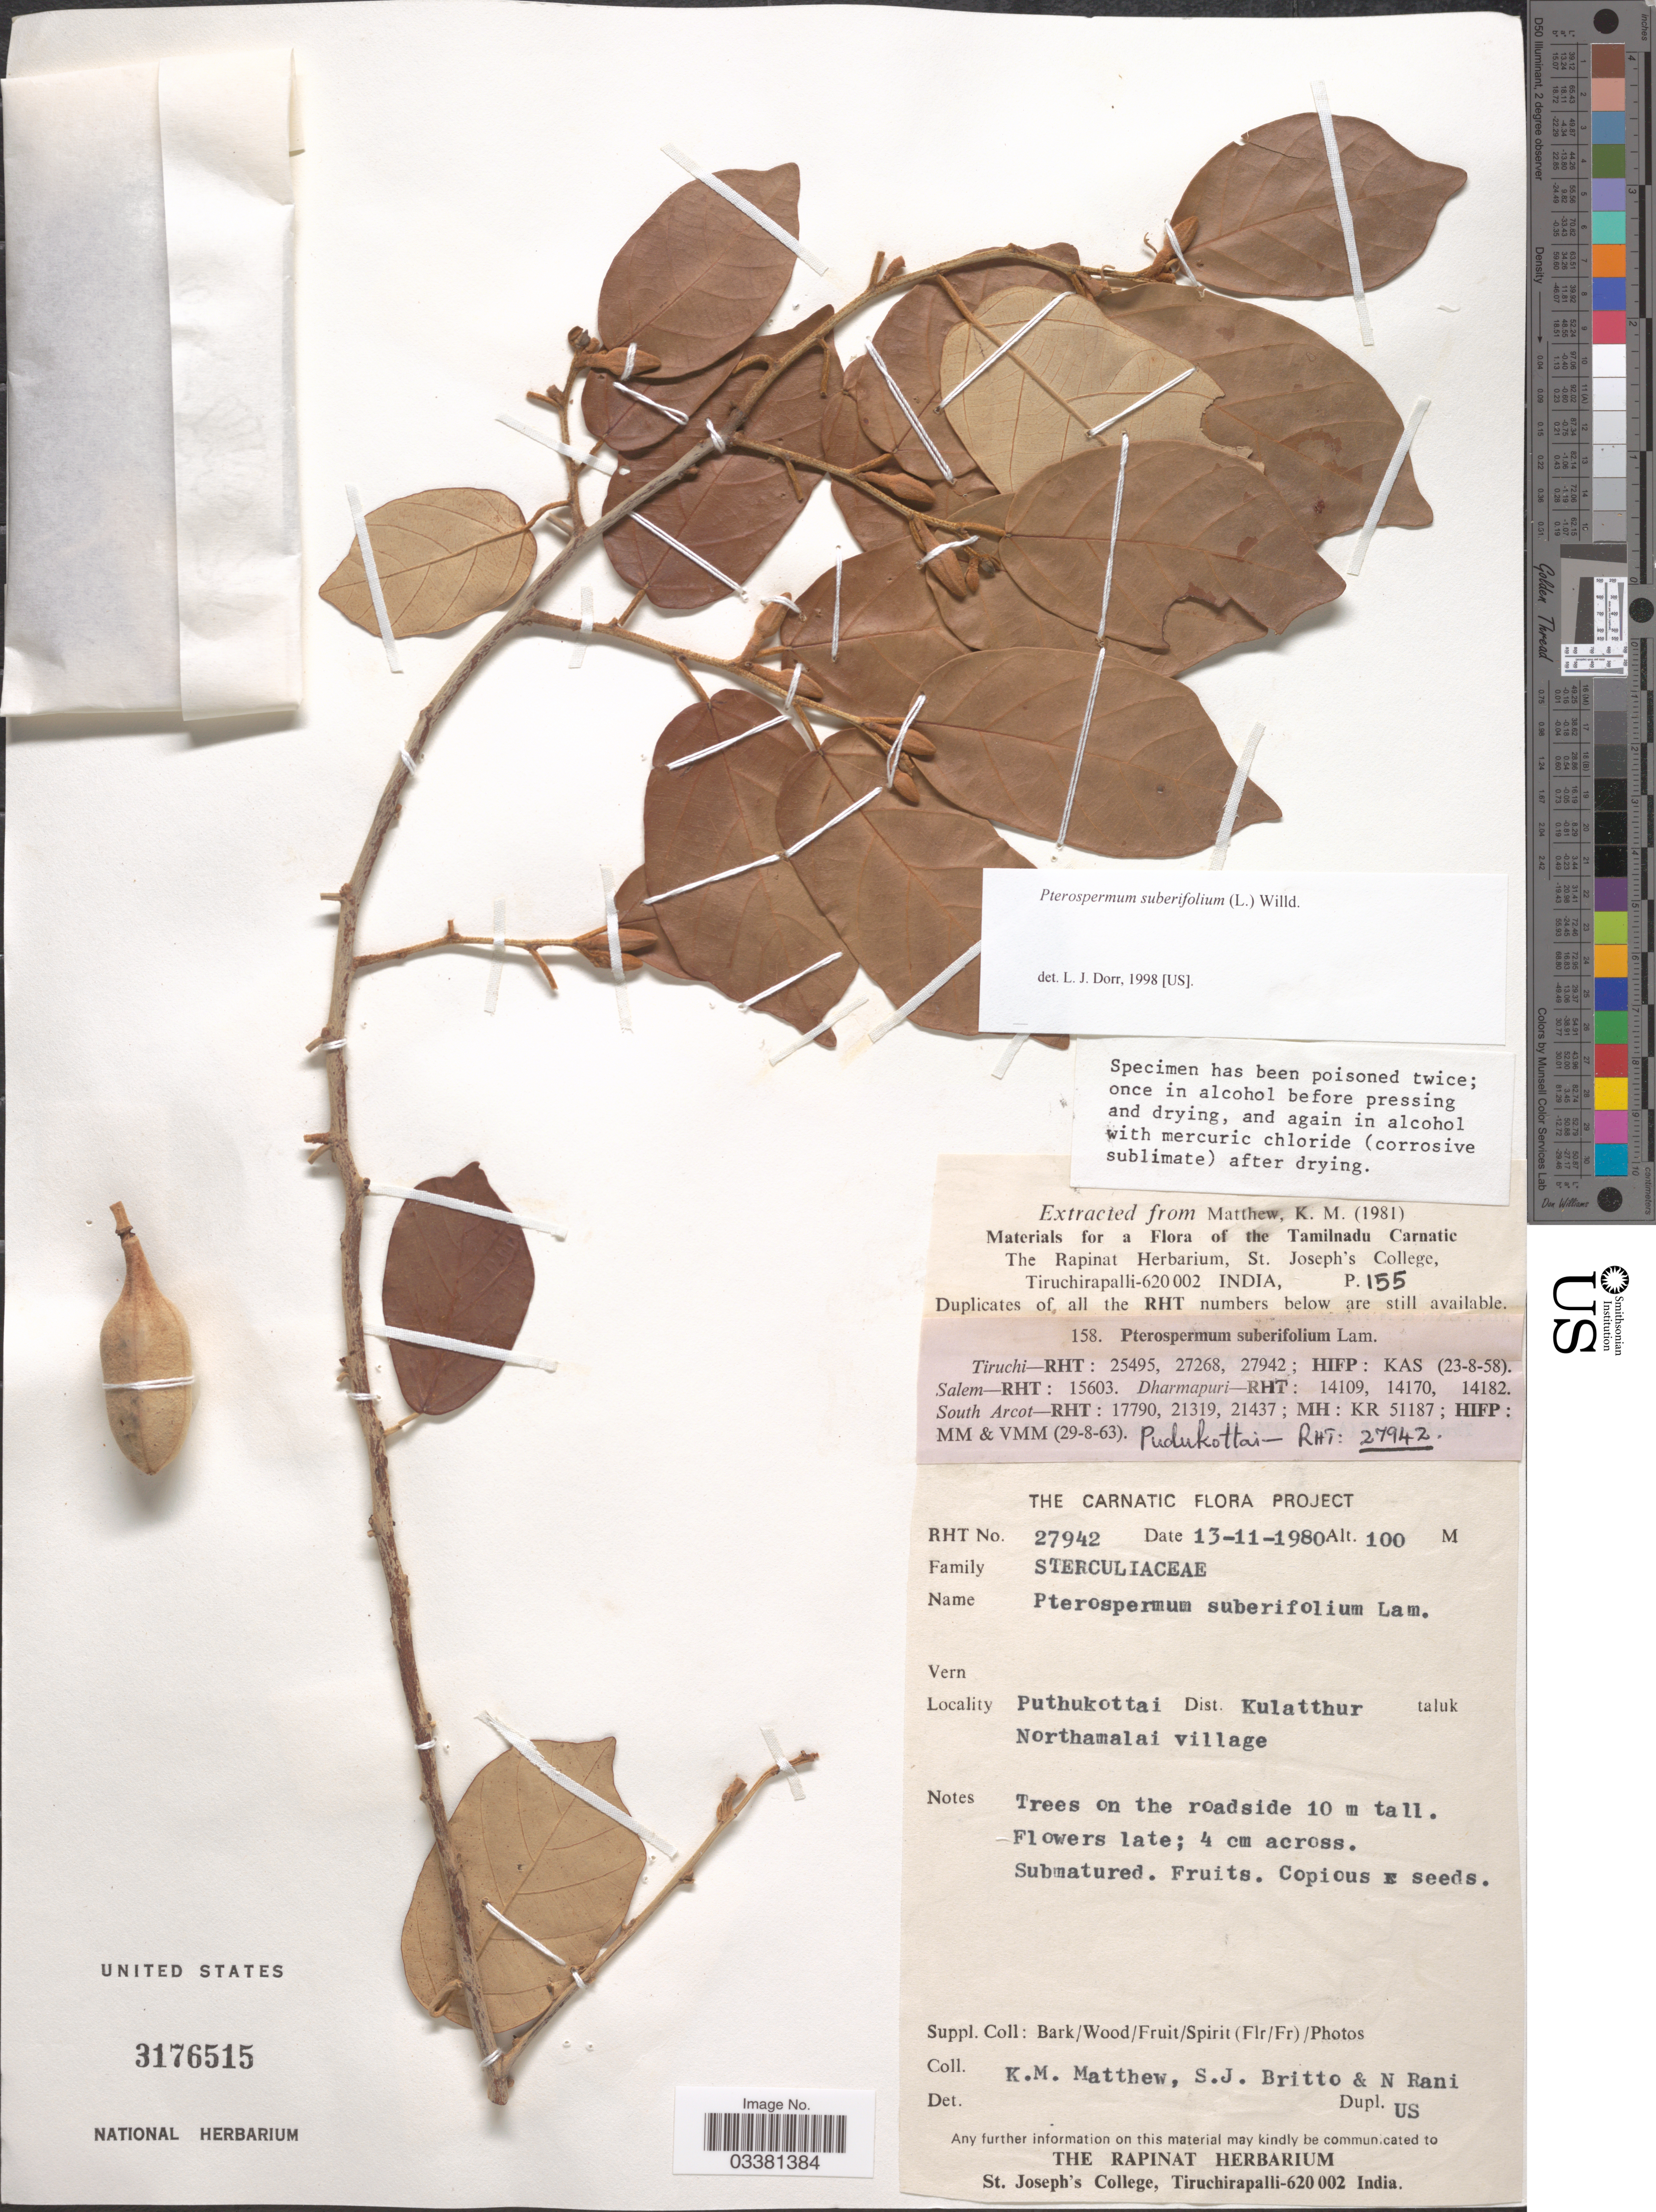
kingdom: Plantae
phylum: Tracheophyta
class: Magnoliopsida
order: Malvales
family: Malvaceae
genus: Pterospermum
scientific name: Pterospermum suberifolium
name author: (L.) Raeusch.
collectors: K. M. Matthew, S. J. Britto & N. Rani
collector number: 27942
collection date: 1980-11-13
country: India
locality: Puthukottai Dist. Kulatthur taluk. Northamalai village.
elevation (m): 100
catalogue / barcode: US 3176515